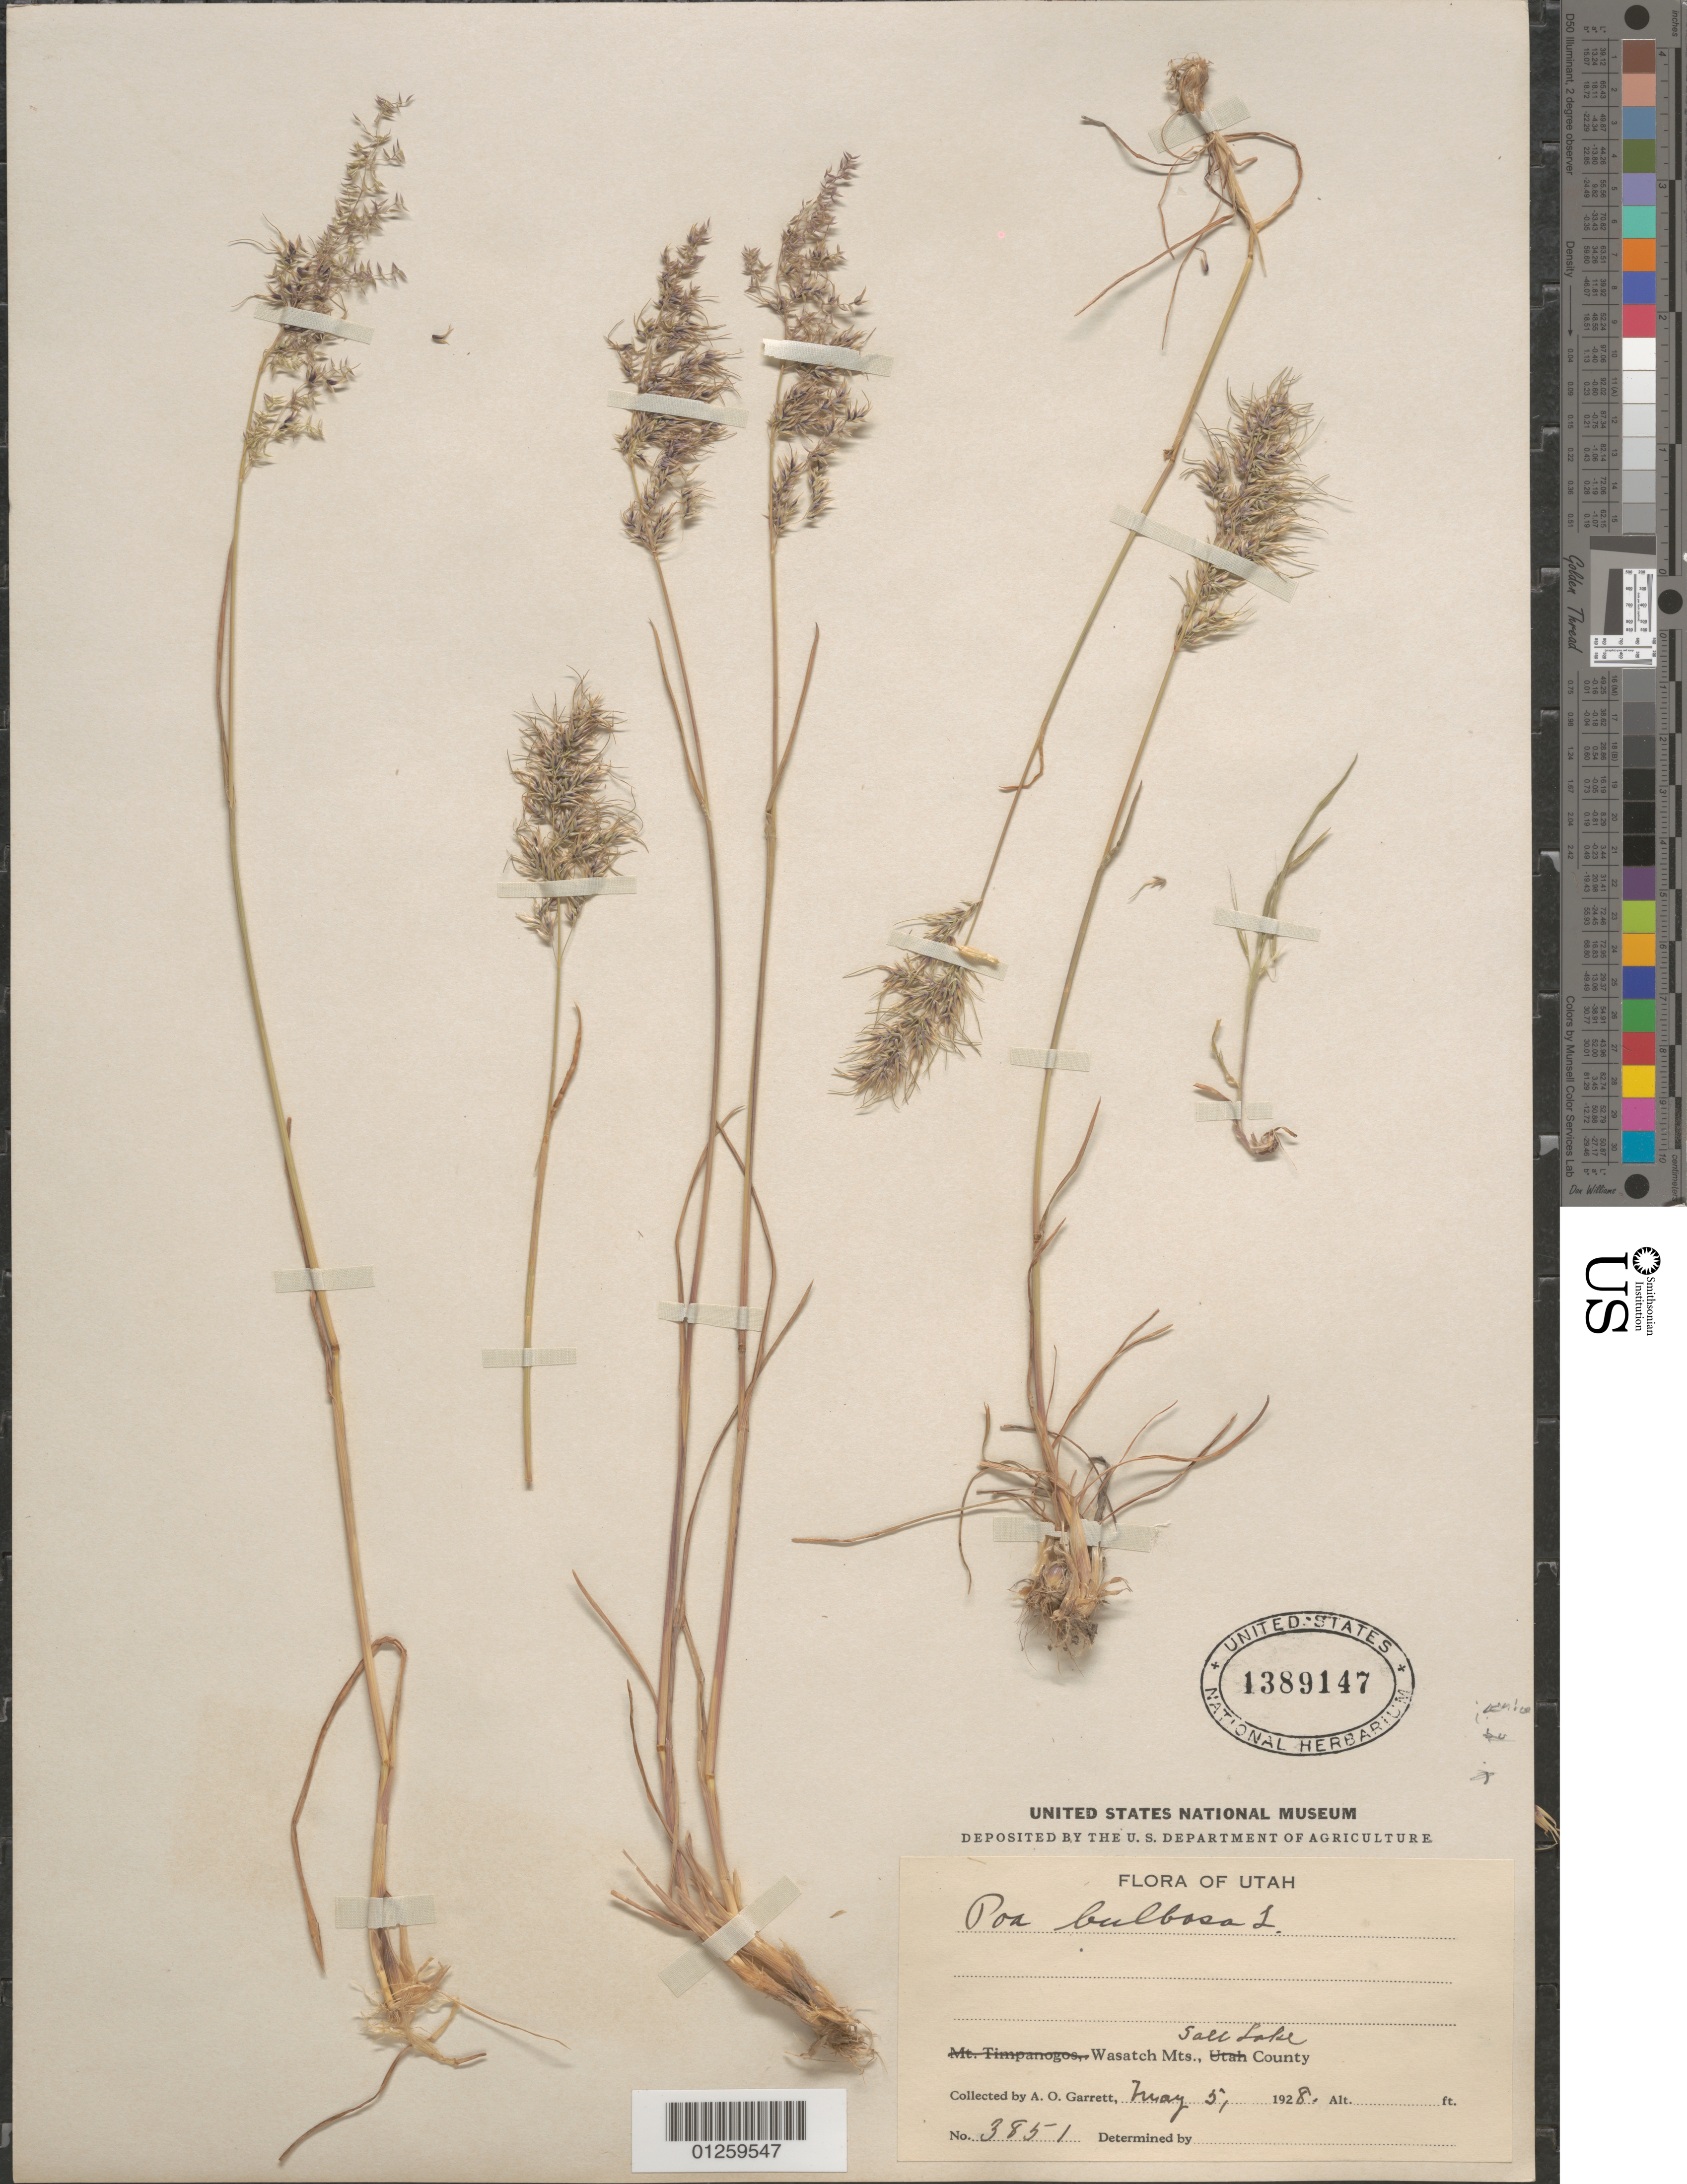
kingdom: Plantae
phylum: Tracheophyta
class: Liliopsida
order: Poales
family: Poaceae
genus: Poa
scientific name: Poa iconia var. iconia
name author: Azn.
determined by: Soreng, Robert J., Research Associate (BOT), Smithsonian Institution - National Museum of Natural History (UNITED STATES)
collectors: A. O. Garrett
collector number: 3851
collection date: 1928-05-05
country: United States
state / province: Utah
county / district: Salt Lake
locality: Wasatch Mts.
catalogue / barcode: US 1389147